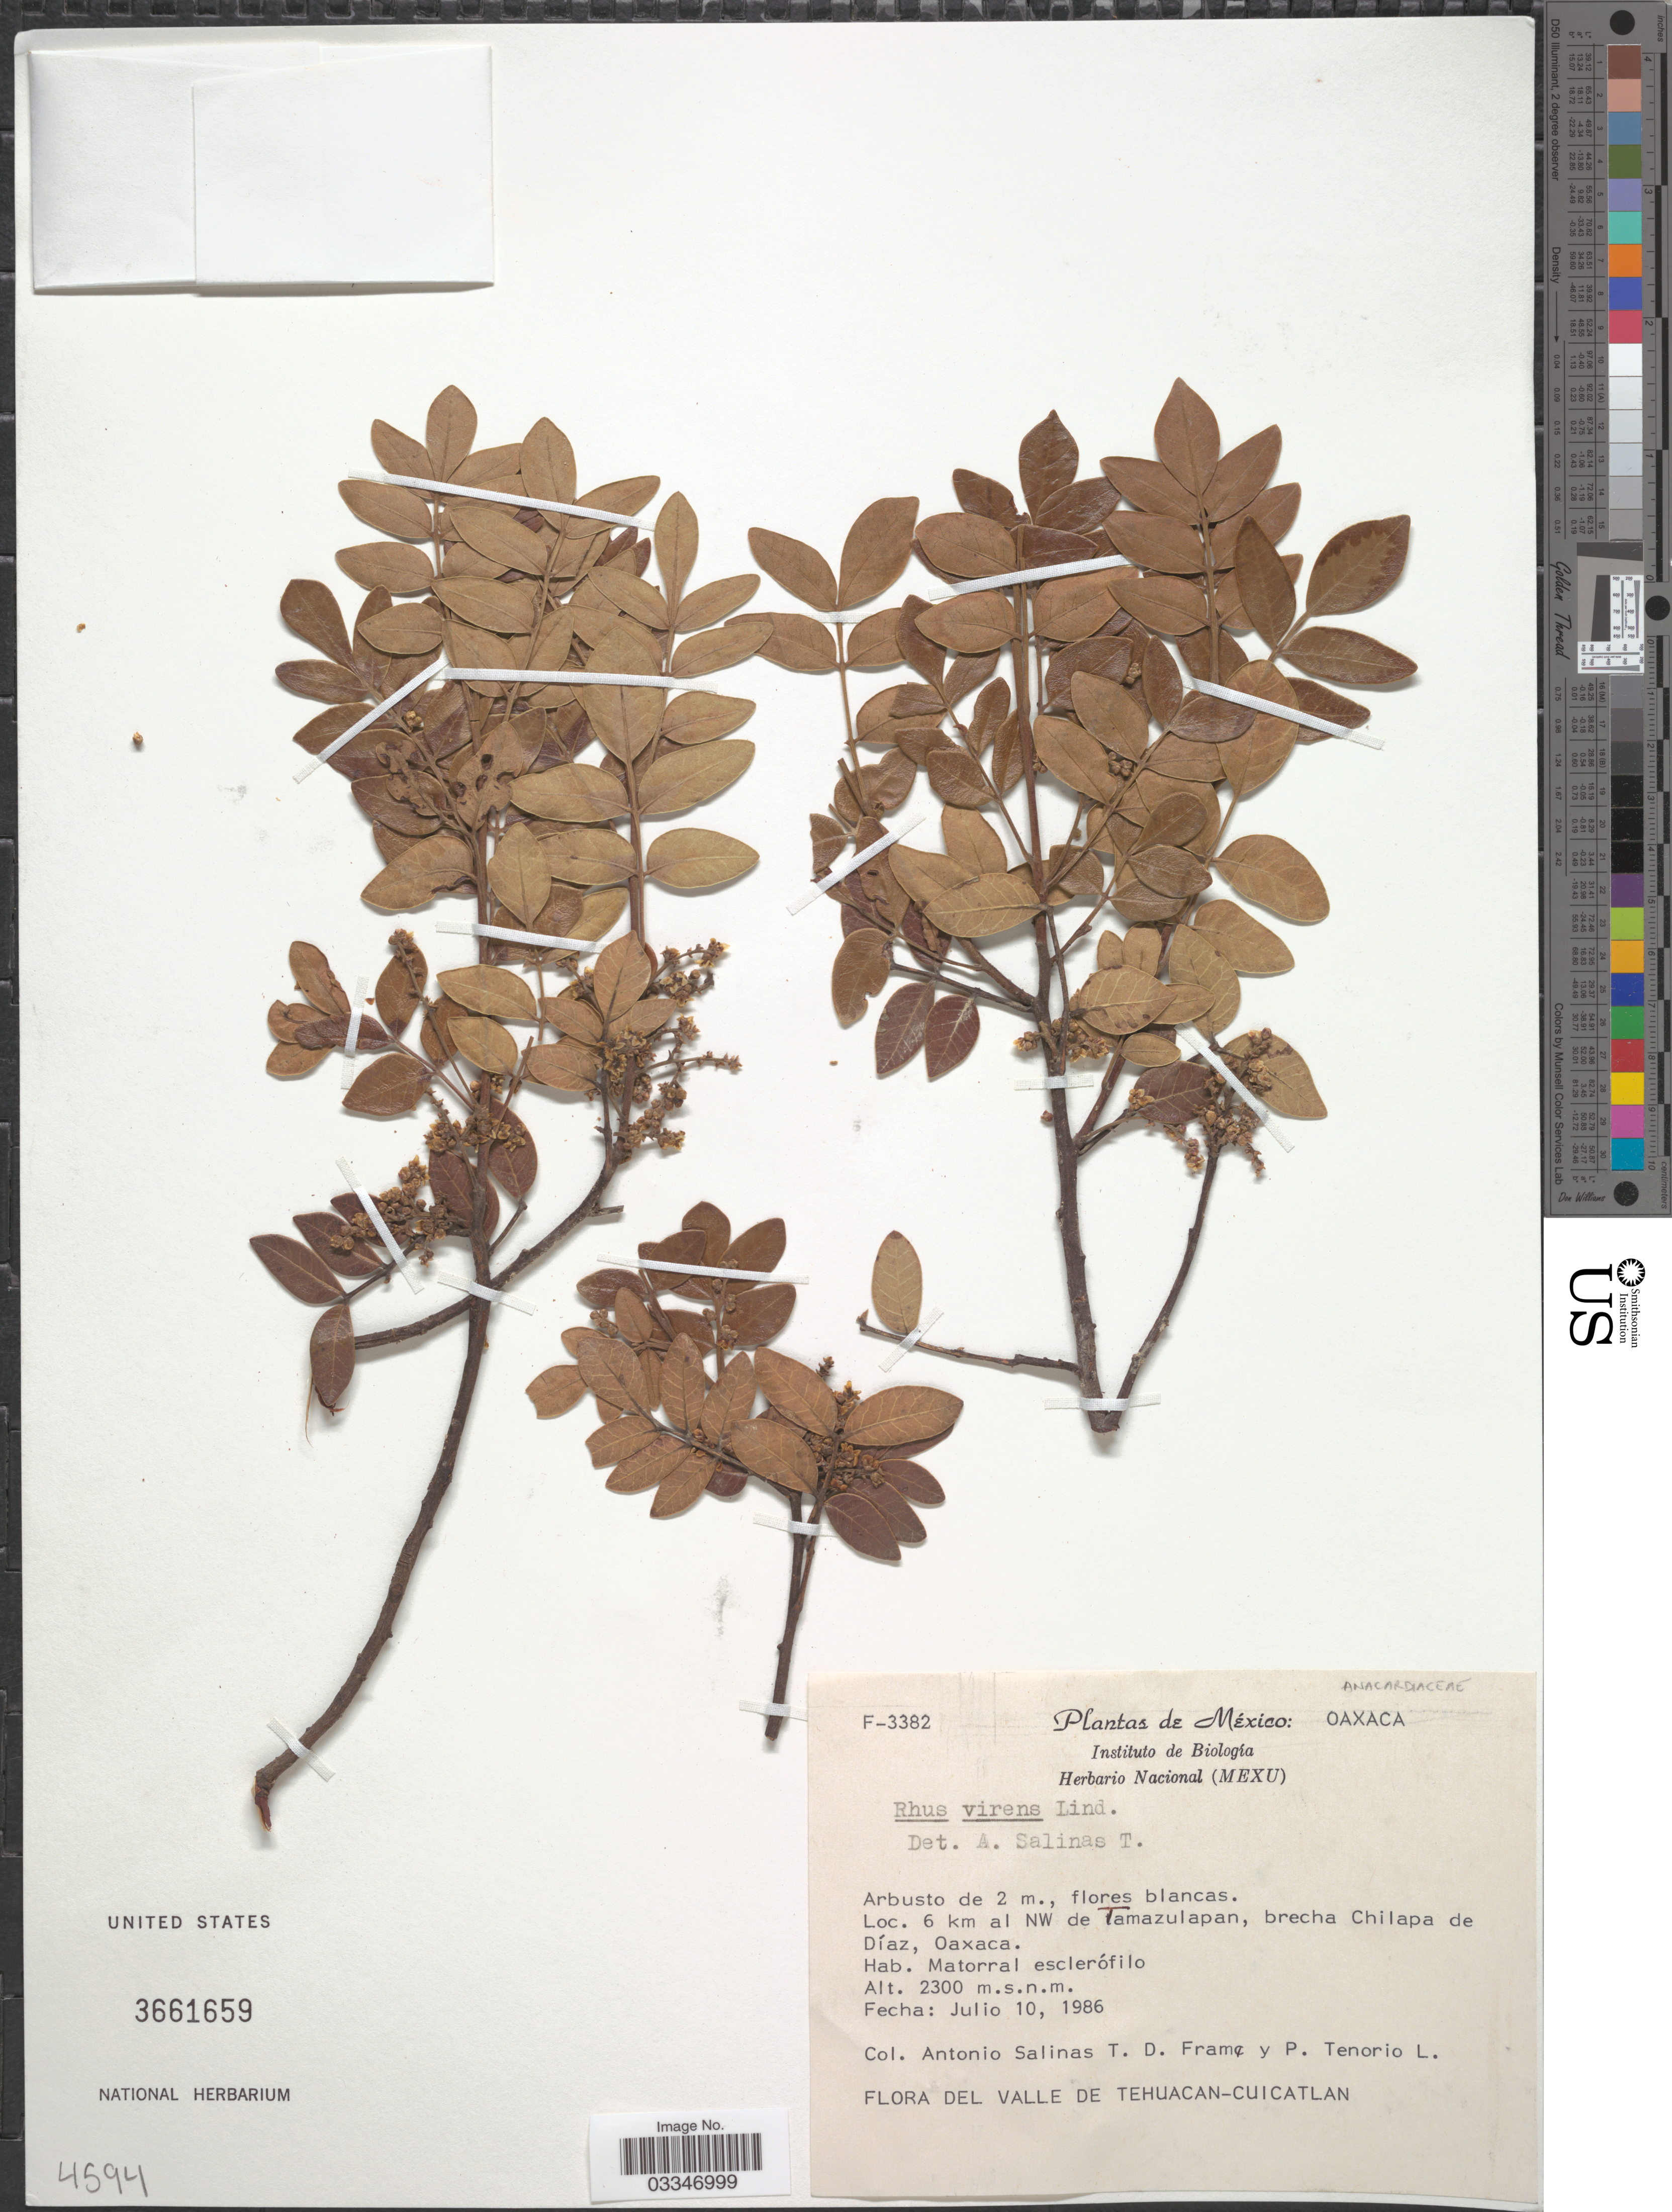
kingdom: Plantae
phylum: Tracheophyta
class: Magnoliopsida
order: Sapindales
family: Anacardiaceae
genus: Rhus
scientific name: Rhus chondroloma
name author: Standl.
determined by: Mitchell, John D.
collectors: A. Salinas T., D. Frame & P. Tenorio L.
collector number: F-3382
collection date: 1986-07-10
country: Mexico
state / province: Oaxaca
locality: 6 km al NW de Tamazulapan, brecha Chilapa de Díaz.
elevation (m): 2300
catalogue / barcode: US 3661659